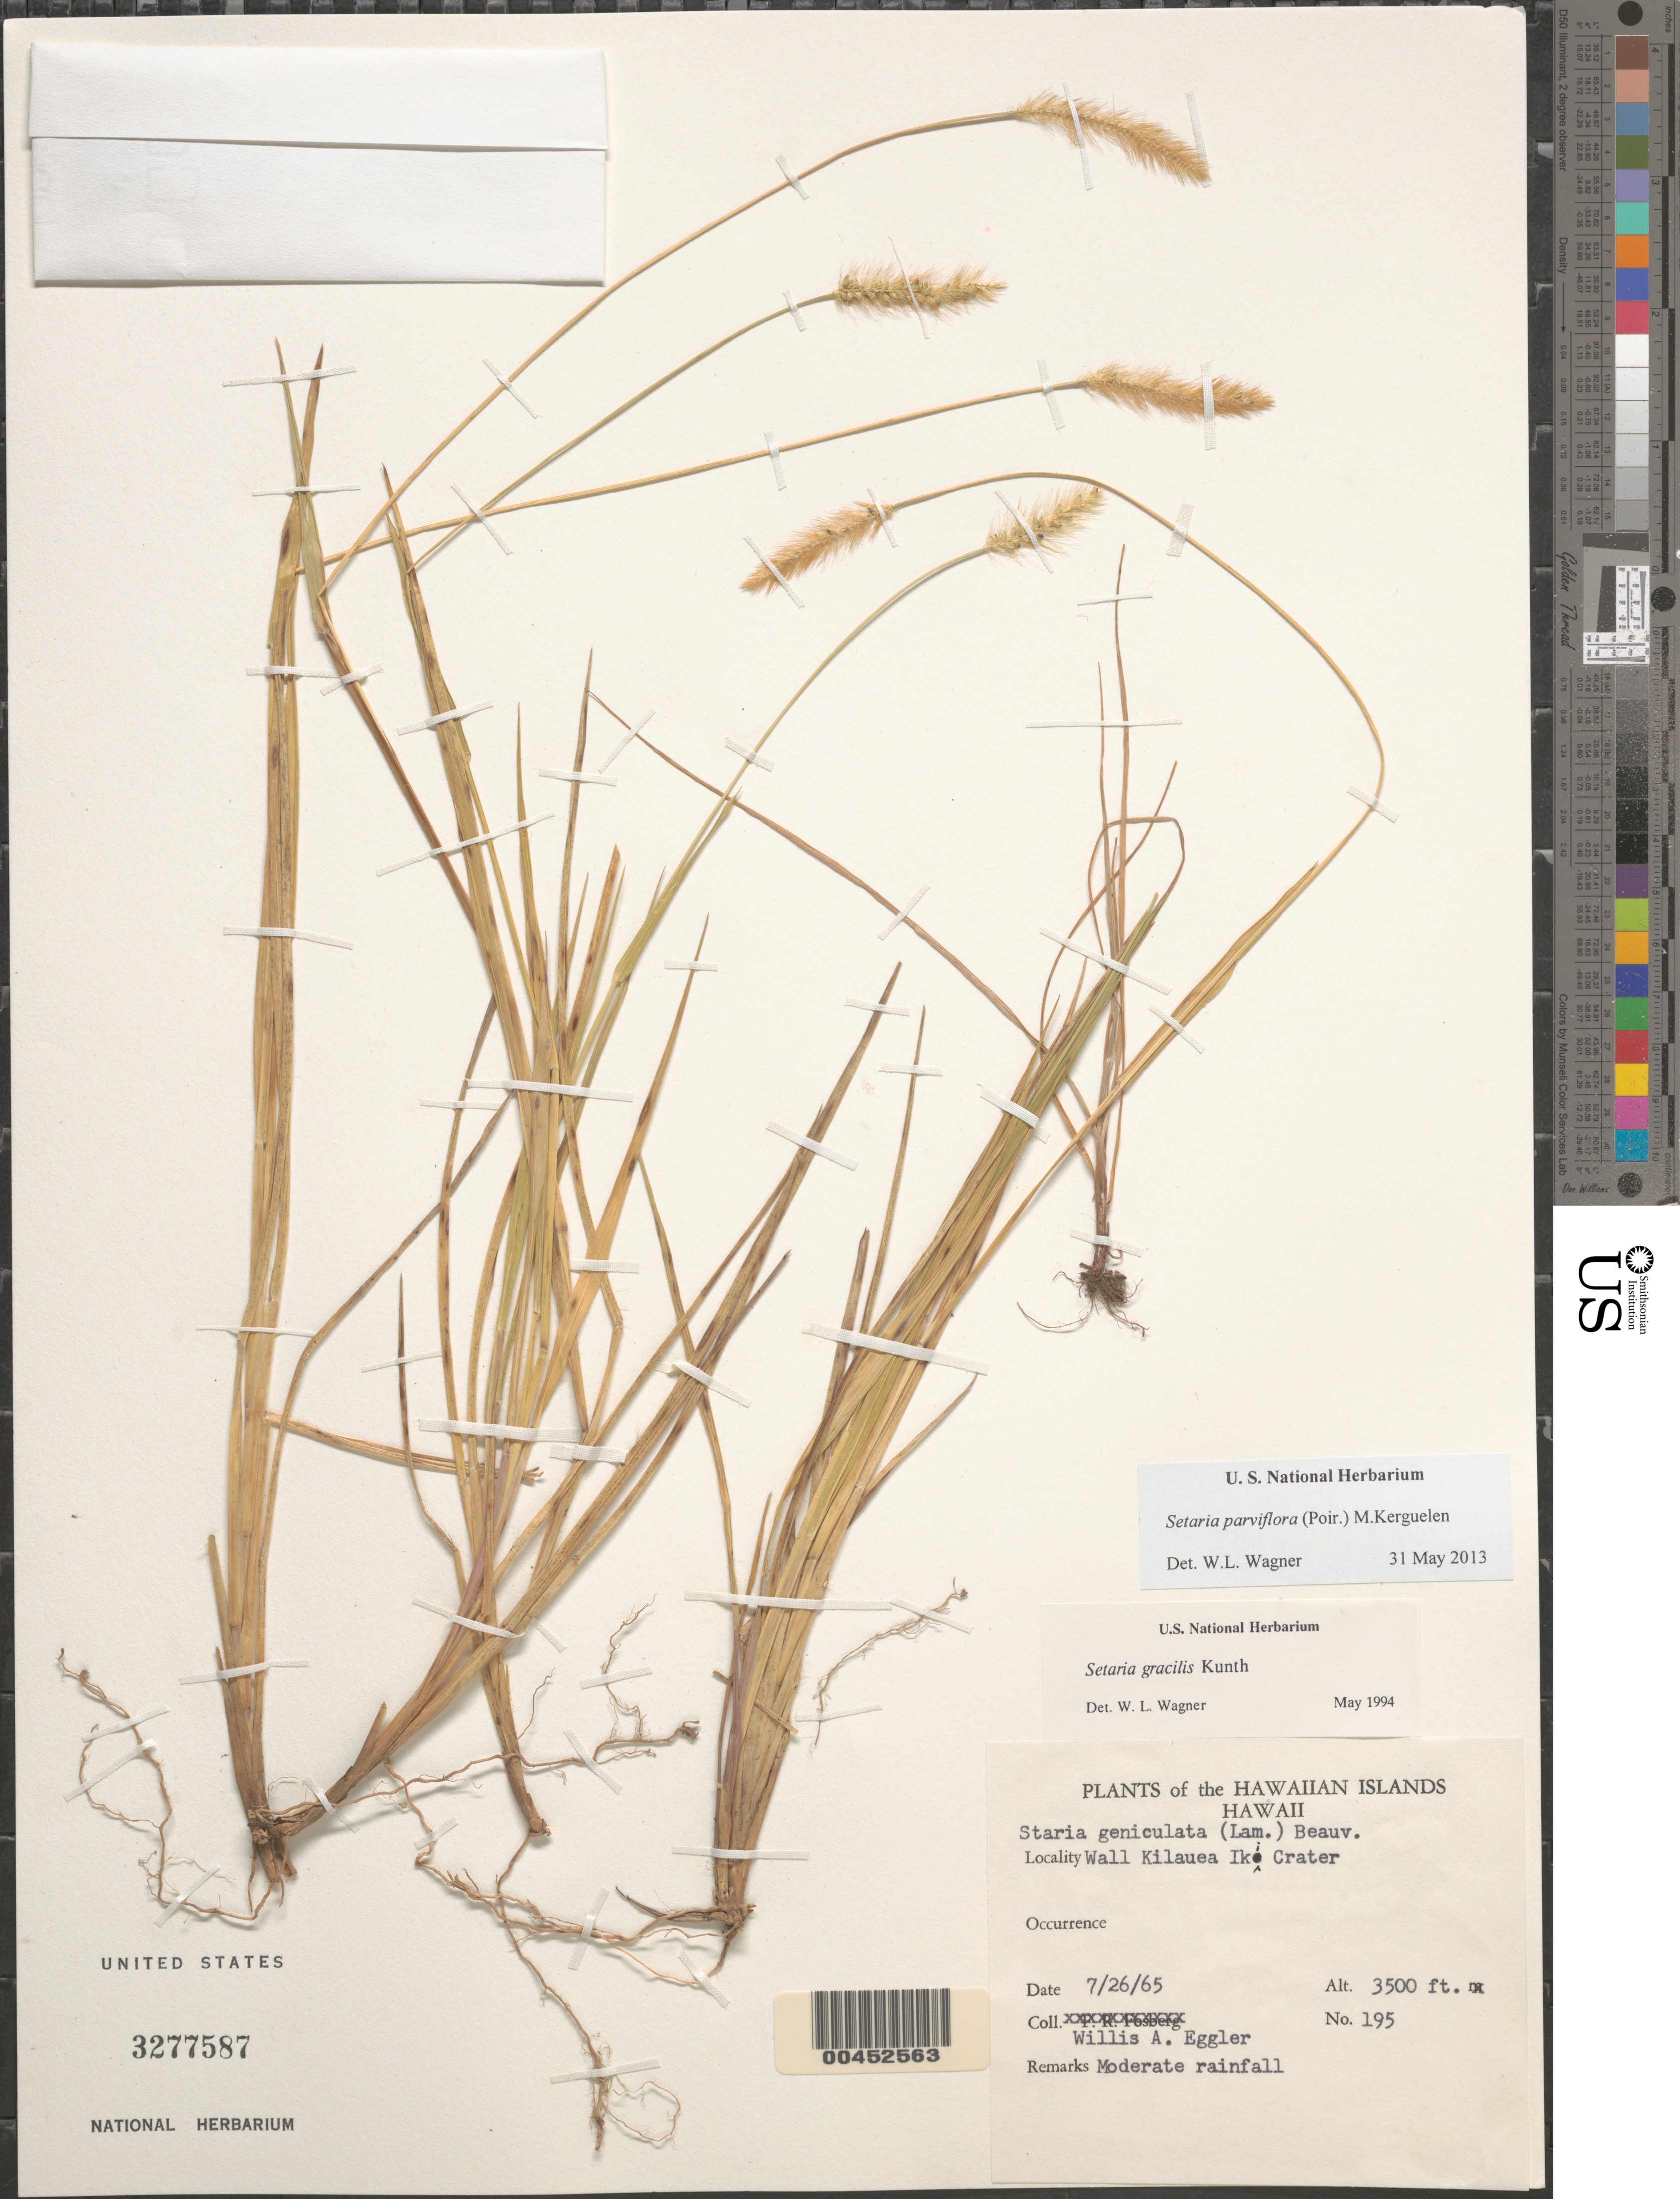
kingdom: Plantae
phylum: Tracheophyta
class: Liliopsida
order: Poales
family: Poaceae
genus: Setaria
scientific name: Setaria parviflora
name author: (Poir.) Kerguélen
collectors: W. A. Eggler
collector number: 195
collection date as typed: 26 Jul 1965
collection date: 1965-07-26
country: United States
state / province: Hawaii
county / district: Hawaii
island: Hawaii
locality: Wall Kilauea Iki Crater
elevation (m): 1067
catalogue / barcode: US 3277587